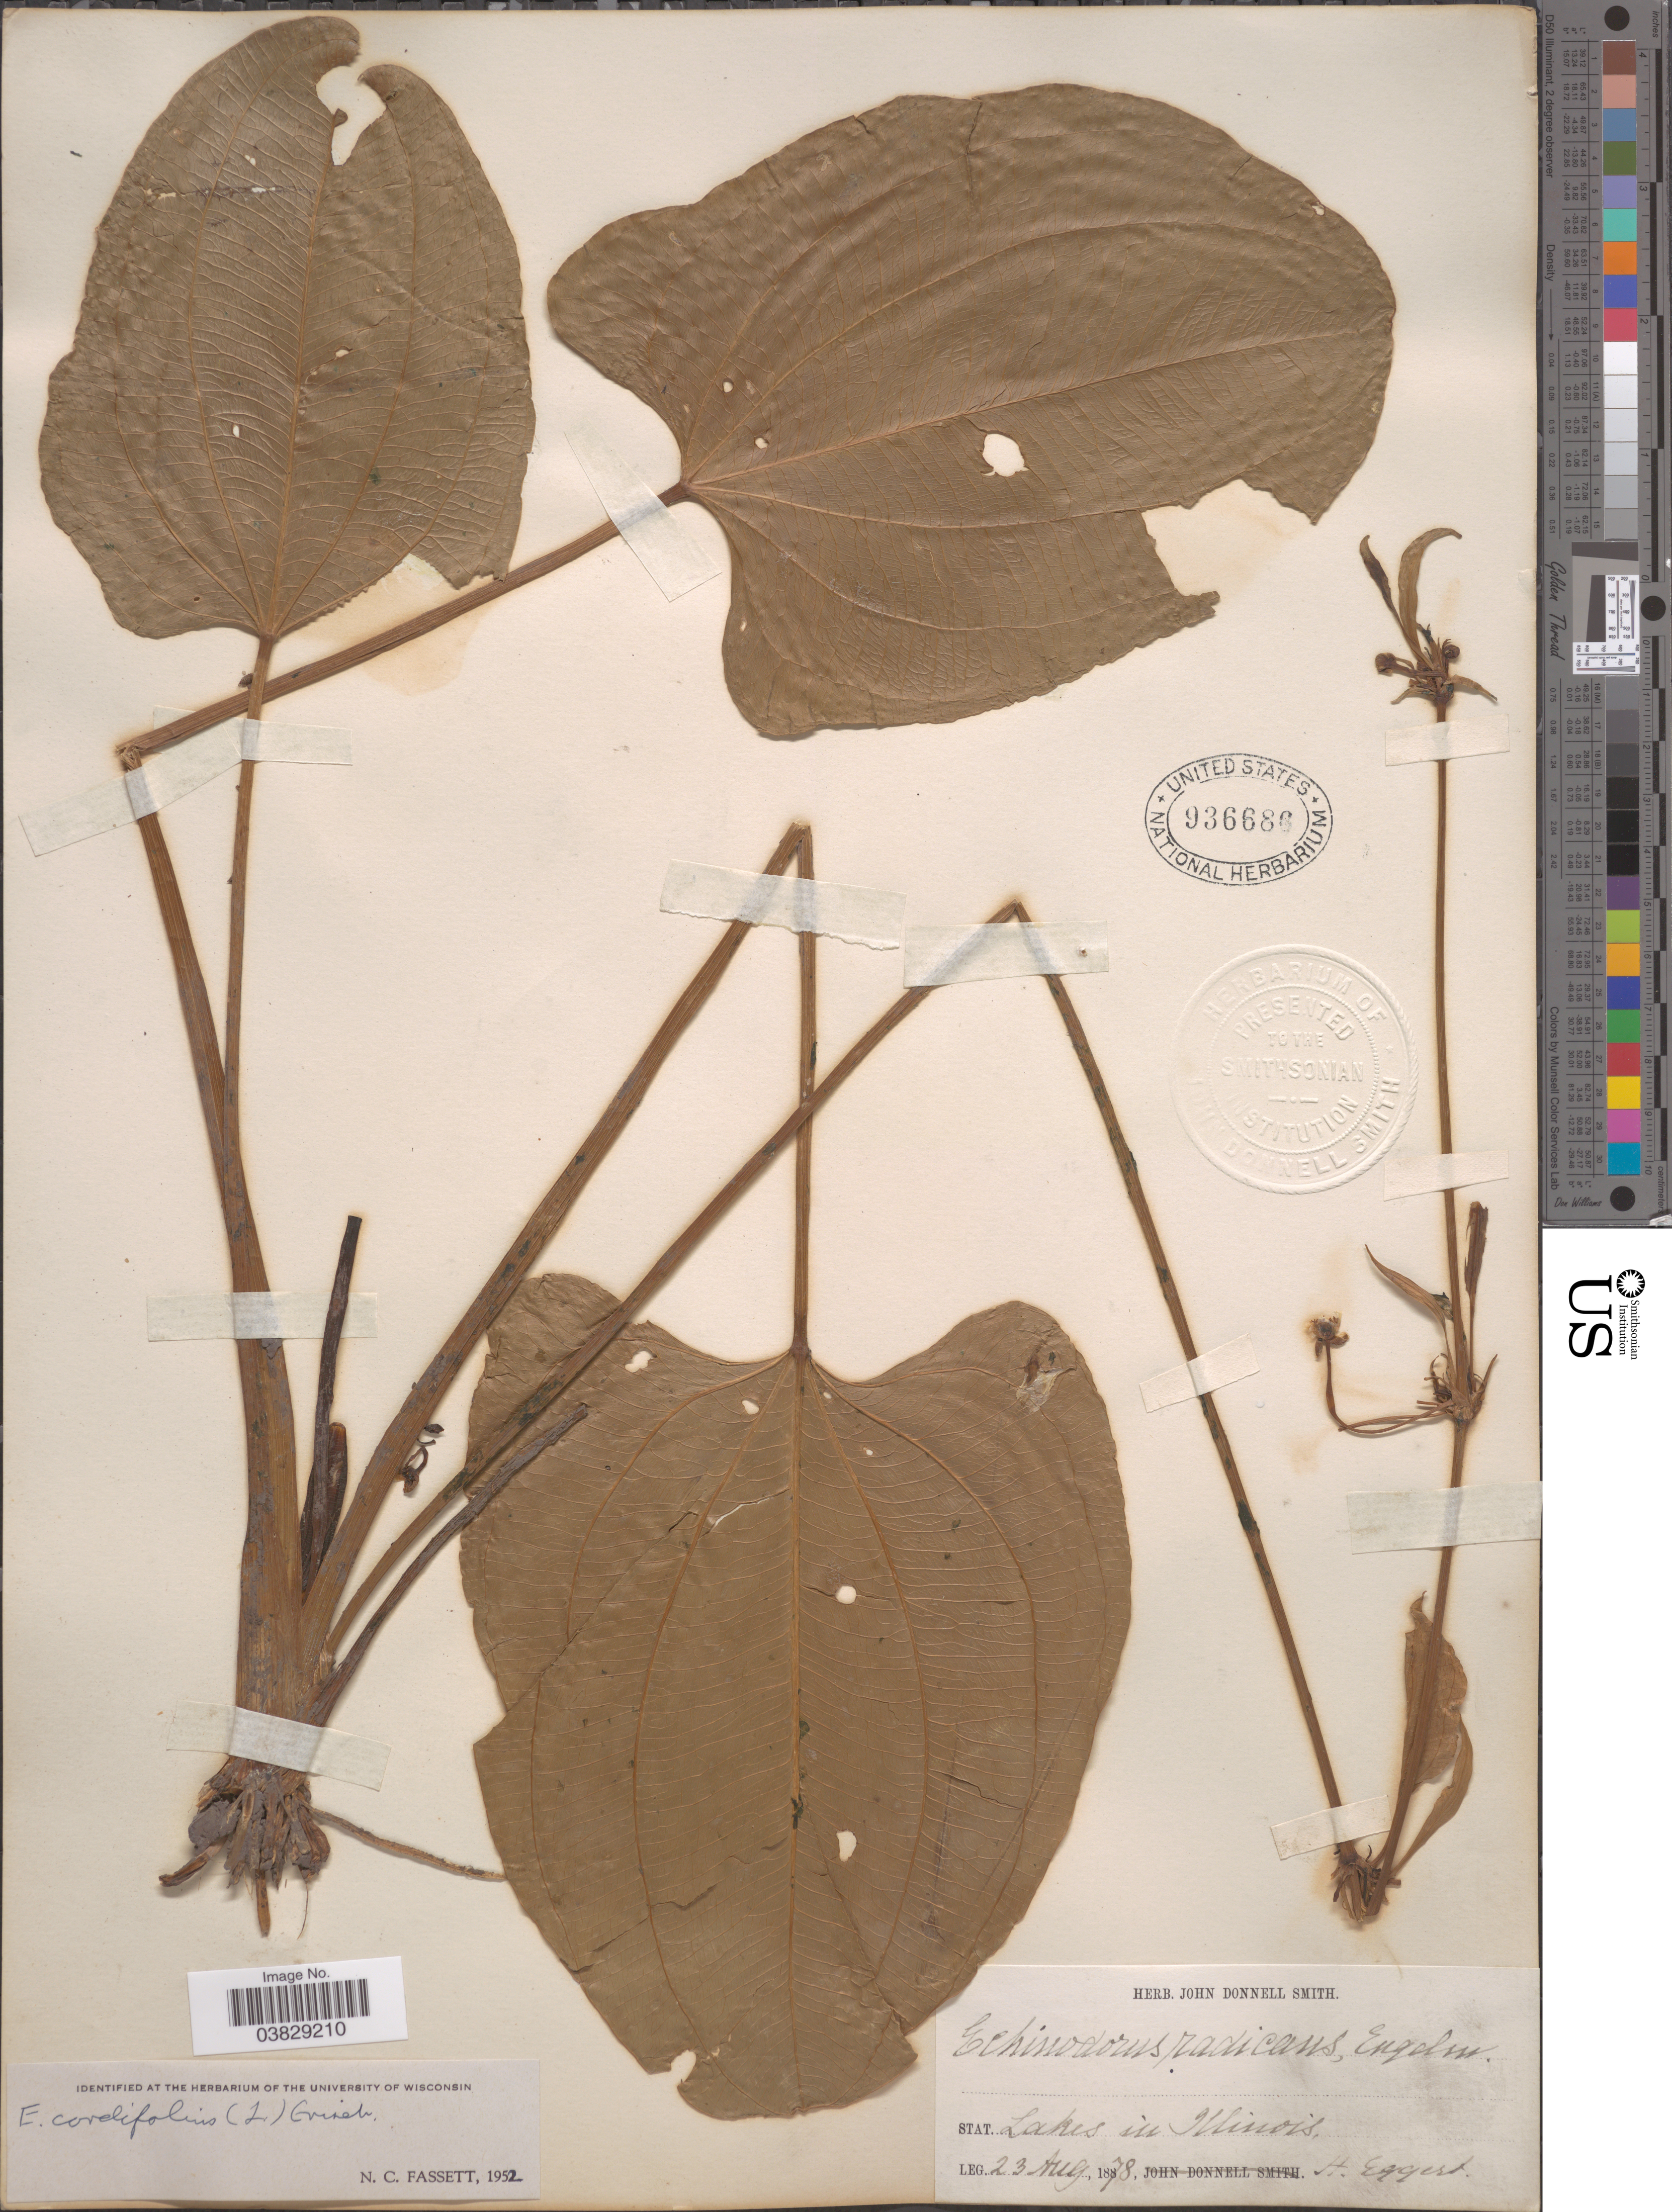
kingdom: Plantae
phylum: Tracheophyta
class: Liliopsida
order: Alismatales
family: Alismataceae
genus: Echinodorus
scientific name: Echinodorus cordifolius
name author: (L.) Griseb.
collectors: H. Eggert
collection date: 1878-08-23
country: United States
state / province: Illinois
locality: Stat. Lakes in Illinois.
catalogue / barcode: US 936686